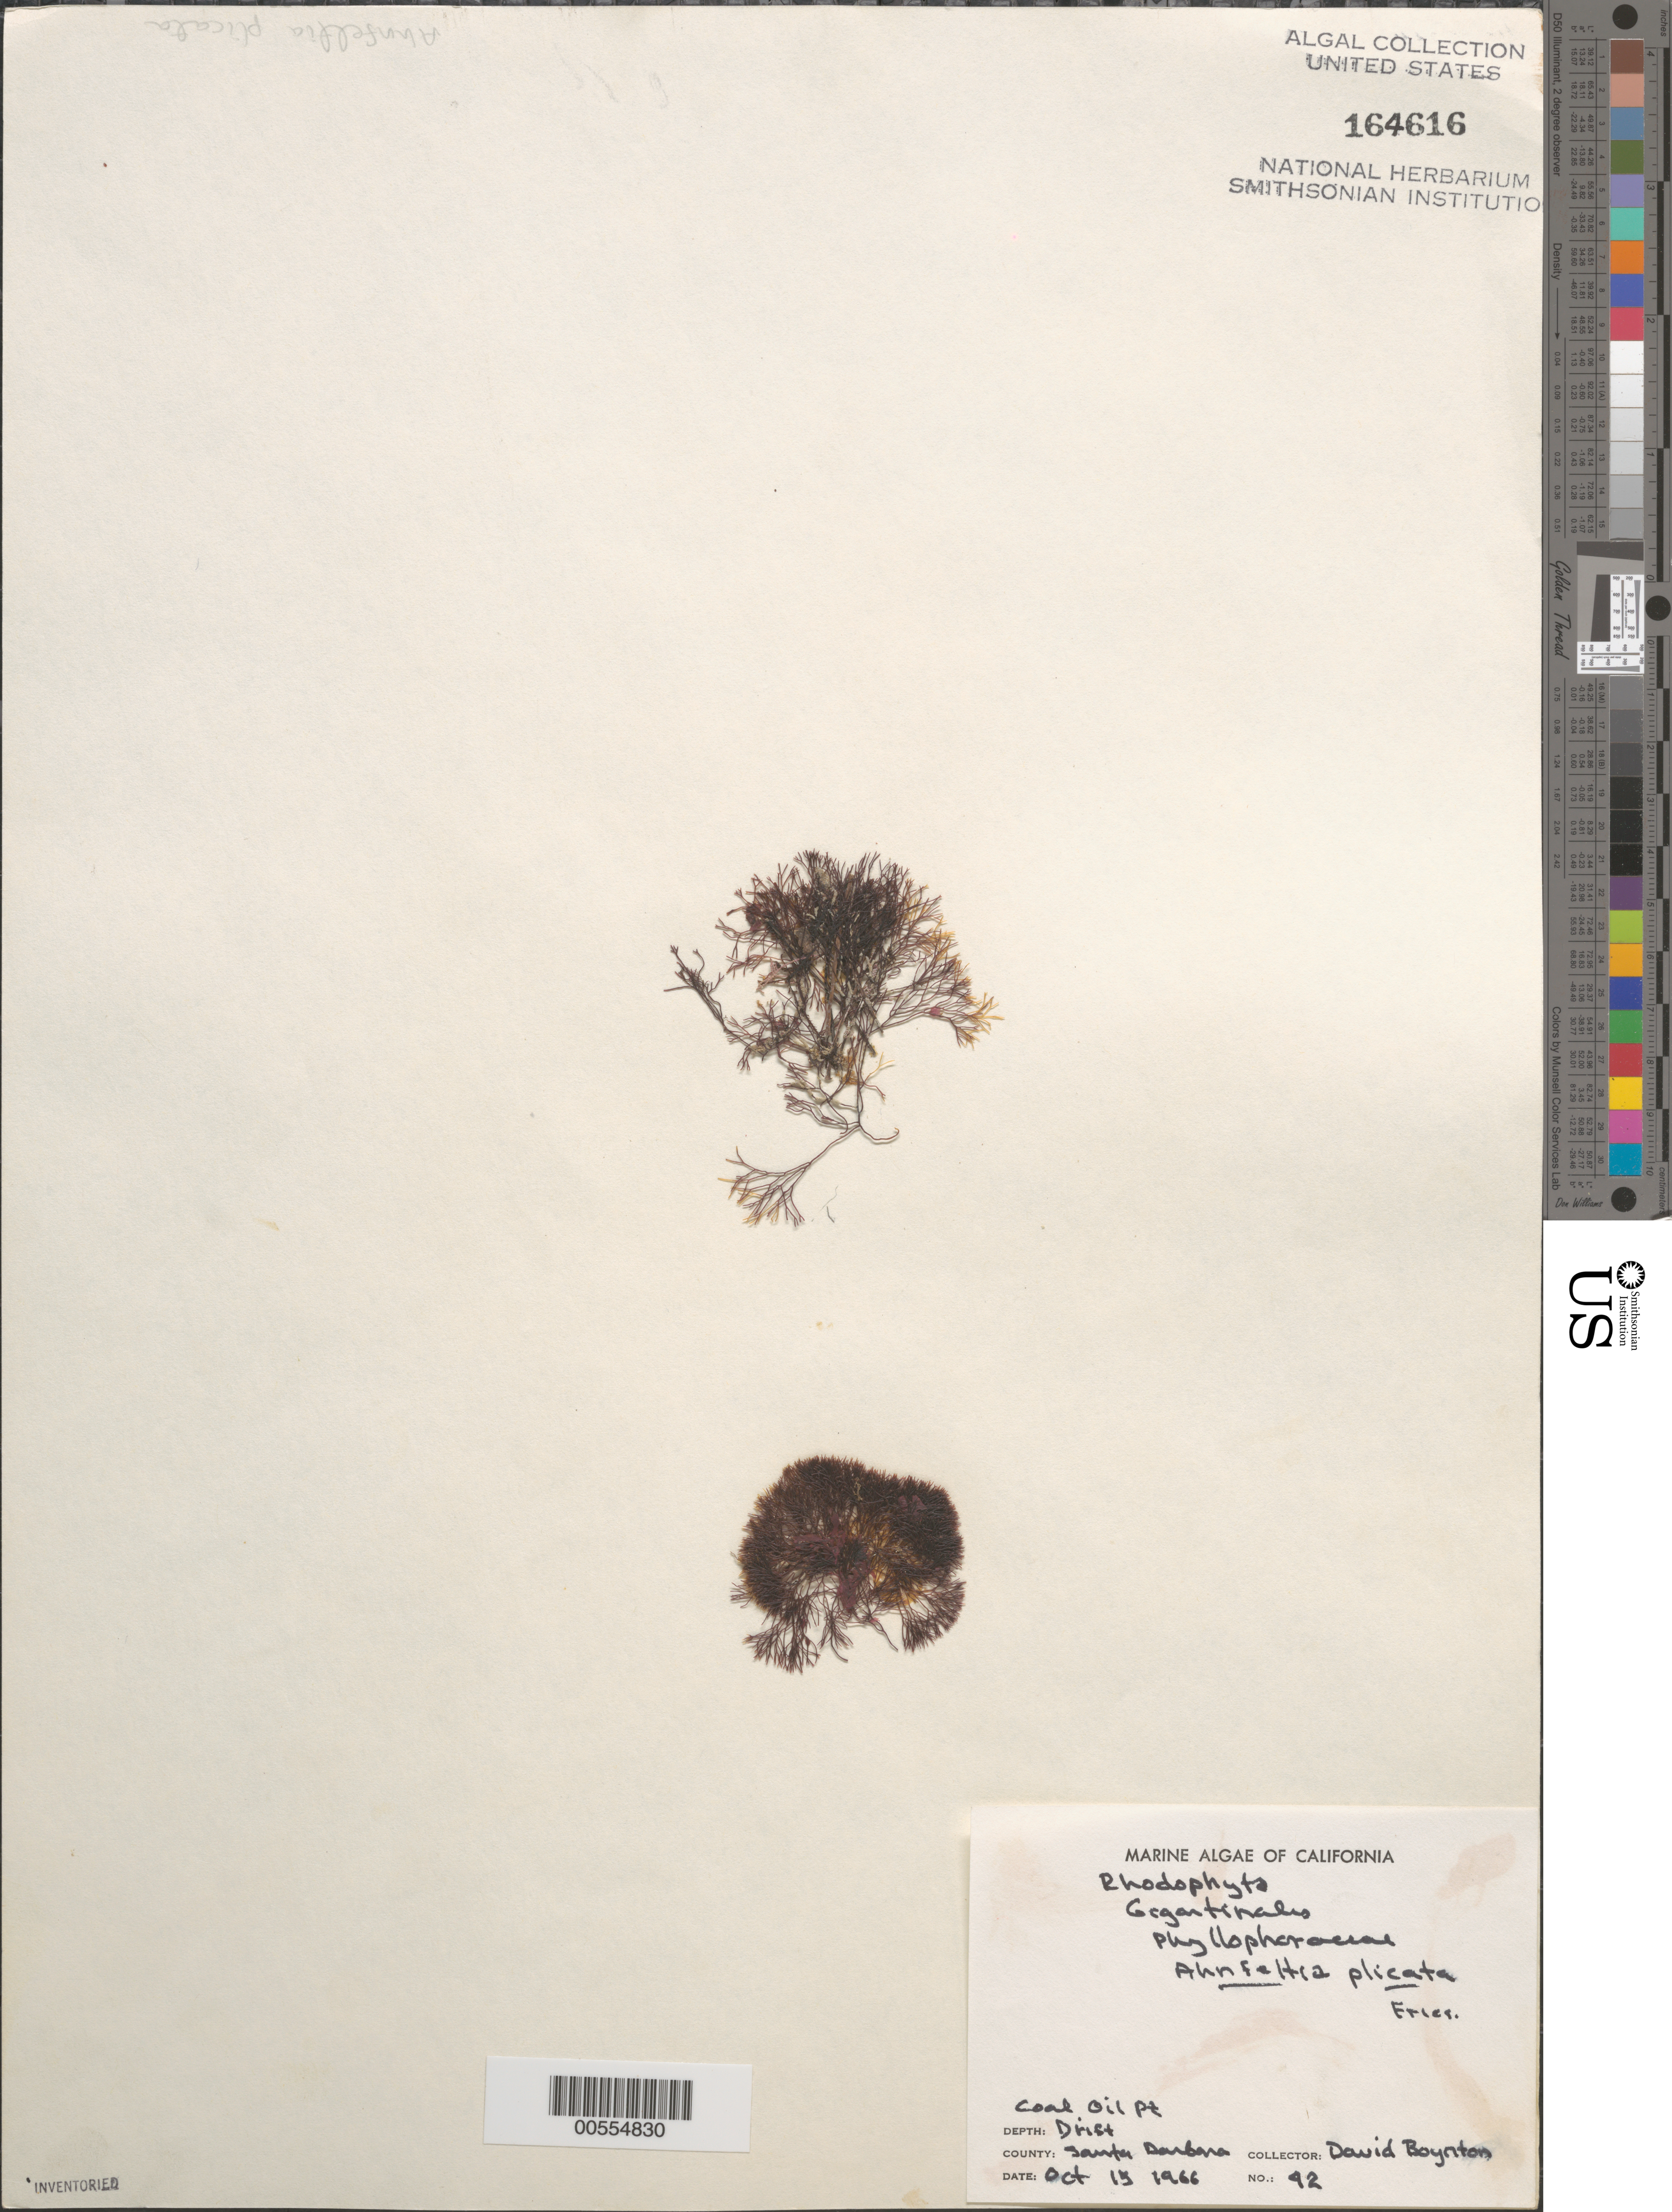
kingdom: Plantae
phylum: Rhodophyta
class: Florideophyceae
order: Ahnfeltiales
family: Ahnfeltiaceae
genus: Ahnfeltia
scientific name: Ahnfeltia plicata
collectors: D. Boynton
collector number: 42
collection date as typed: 15 Oct 1966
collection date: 1966-10-15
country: United States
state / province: California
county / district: Santa Barbara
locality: Coal Oil Point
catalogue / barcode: US 164616